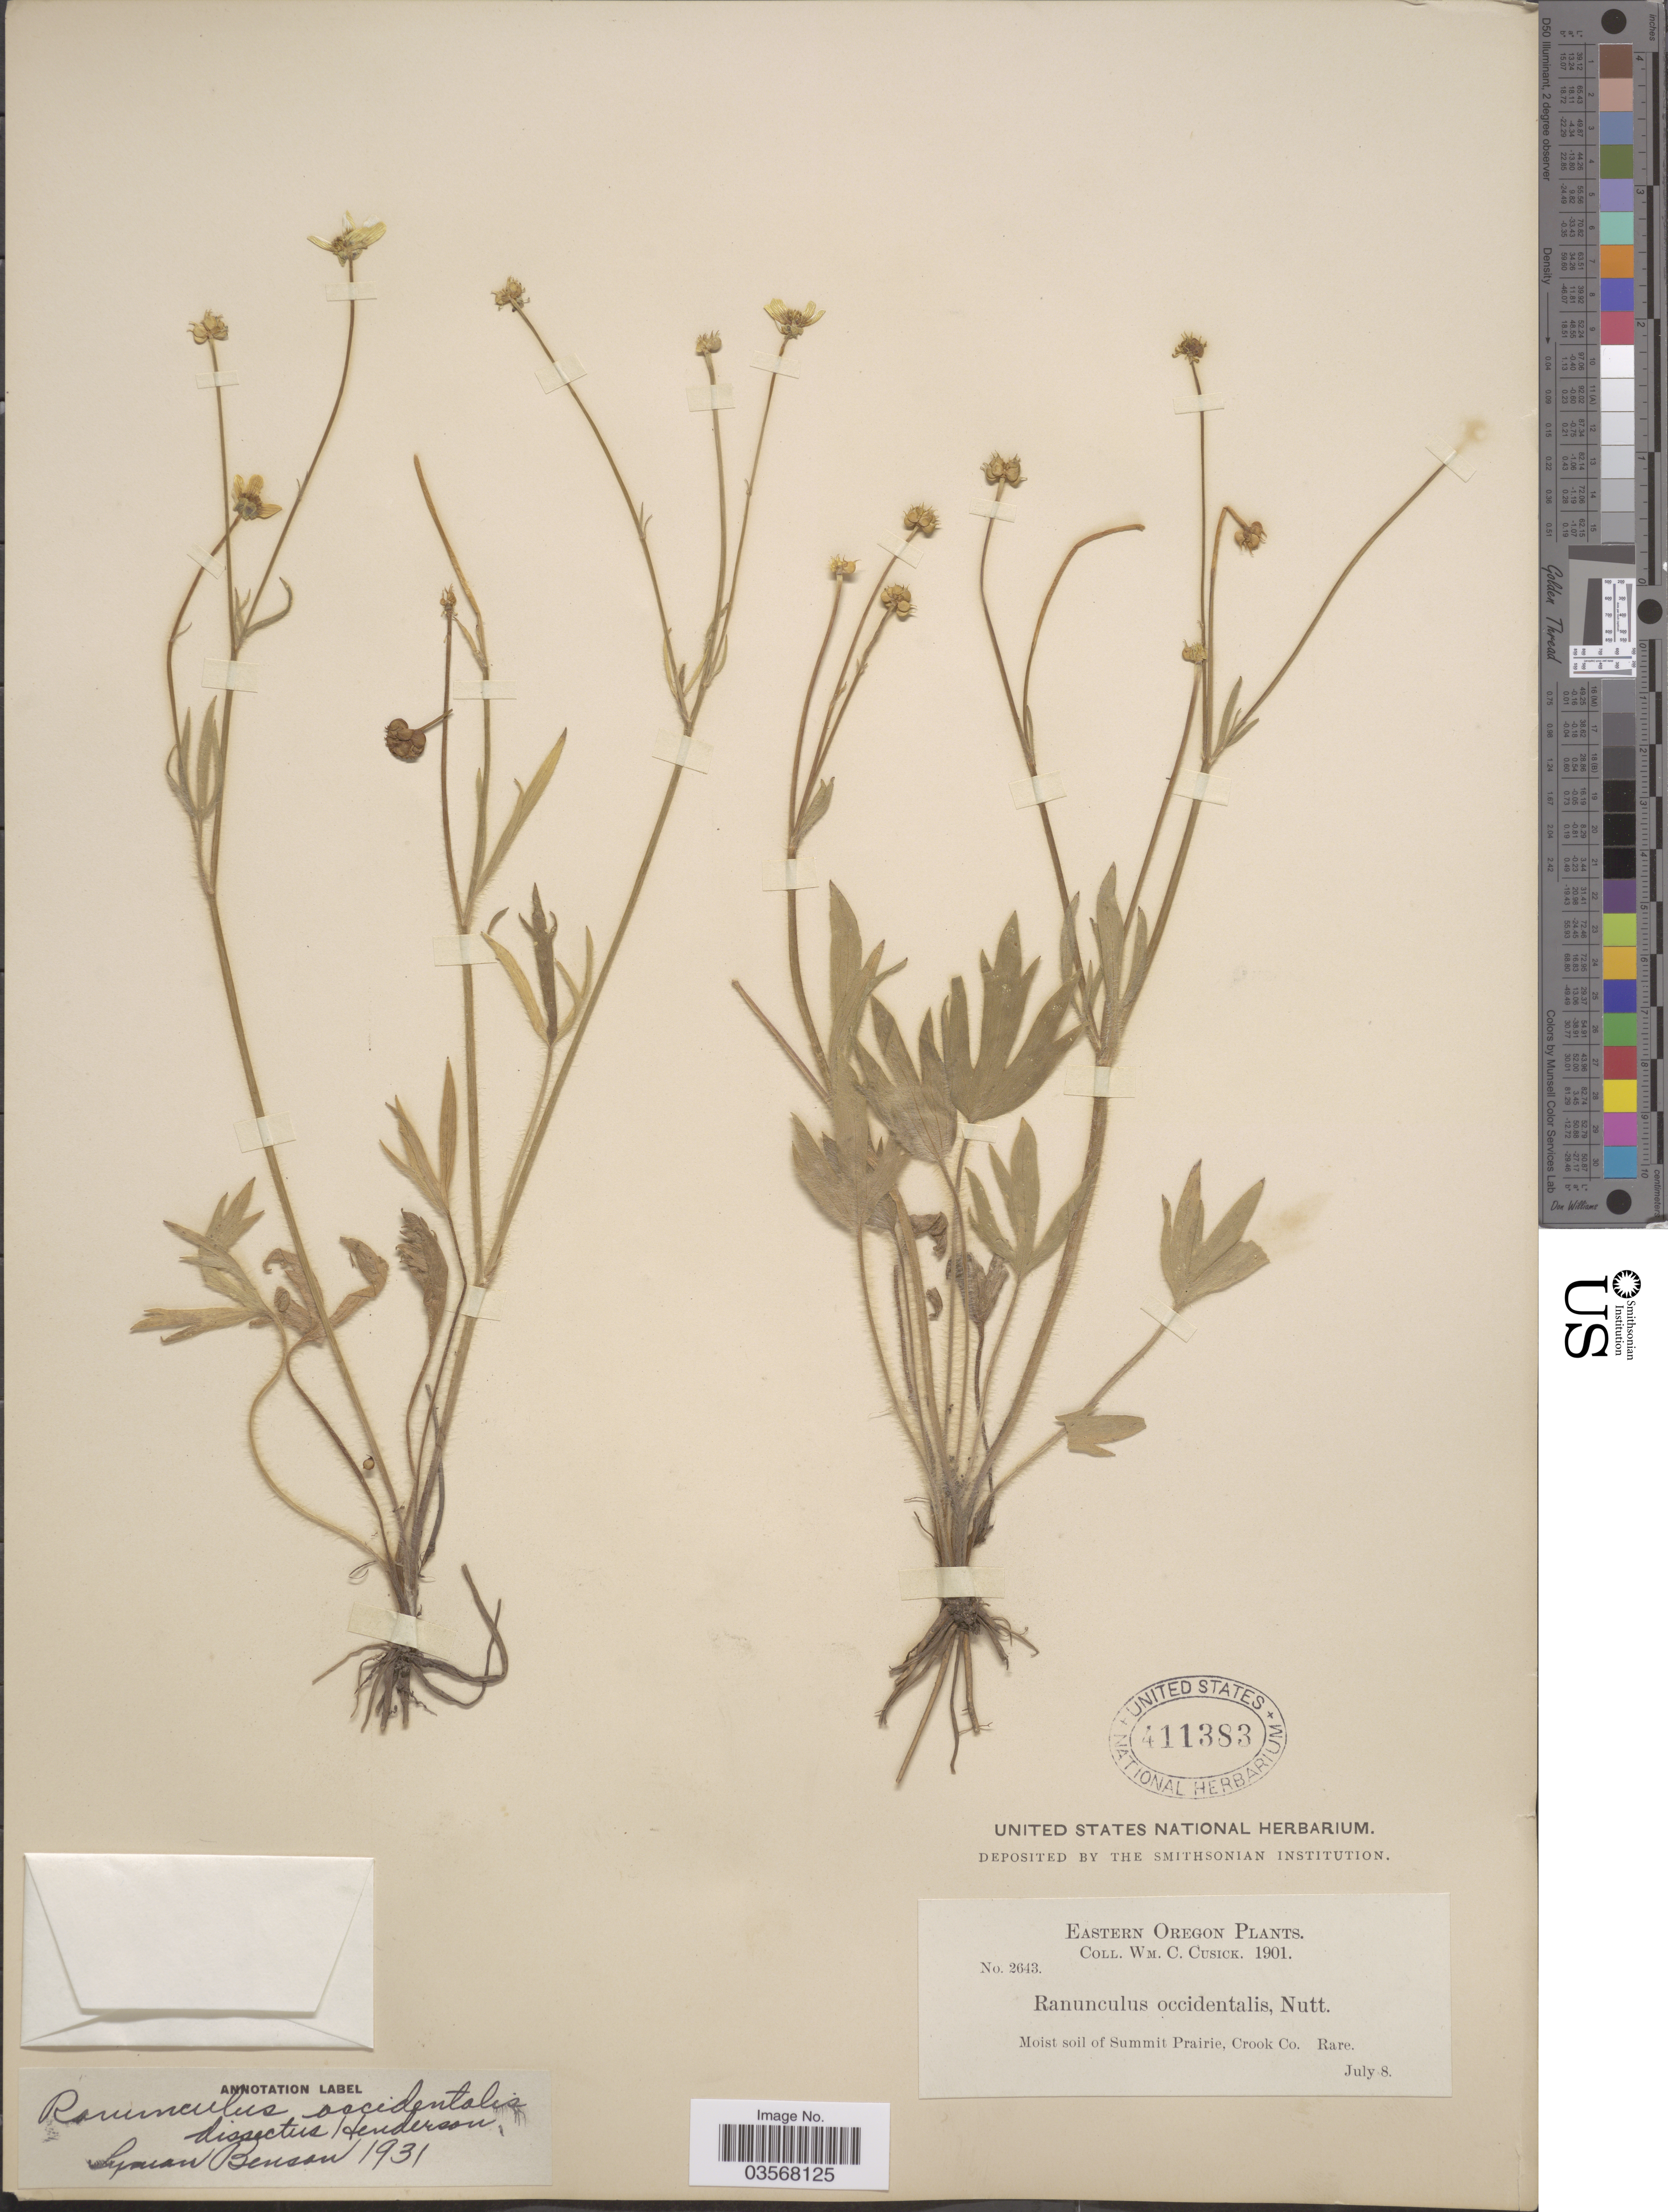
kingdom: Plantae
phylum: Tracheophyta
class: Magnoliopsida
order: Ranunculales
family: Ranunculaceae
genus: Ranunculus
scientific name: Ranunculus occidentalis var. dissectus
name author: L.F. Hend.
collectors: W. C. Cusick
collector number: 2643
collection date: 1901-07-08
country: United States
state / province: Oregon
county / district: Crook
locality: Eastern Oregon. Summit Prairie, Crook Co.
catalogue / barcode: US 411383